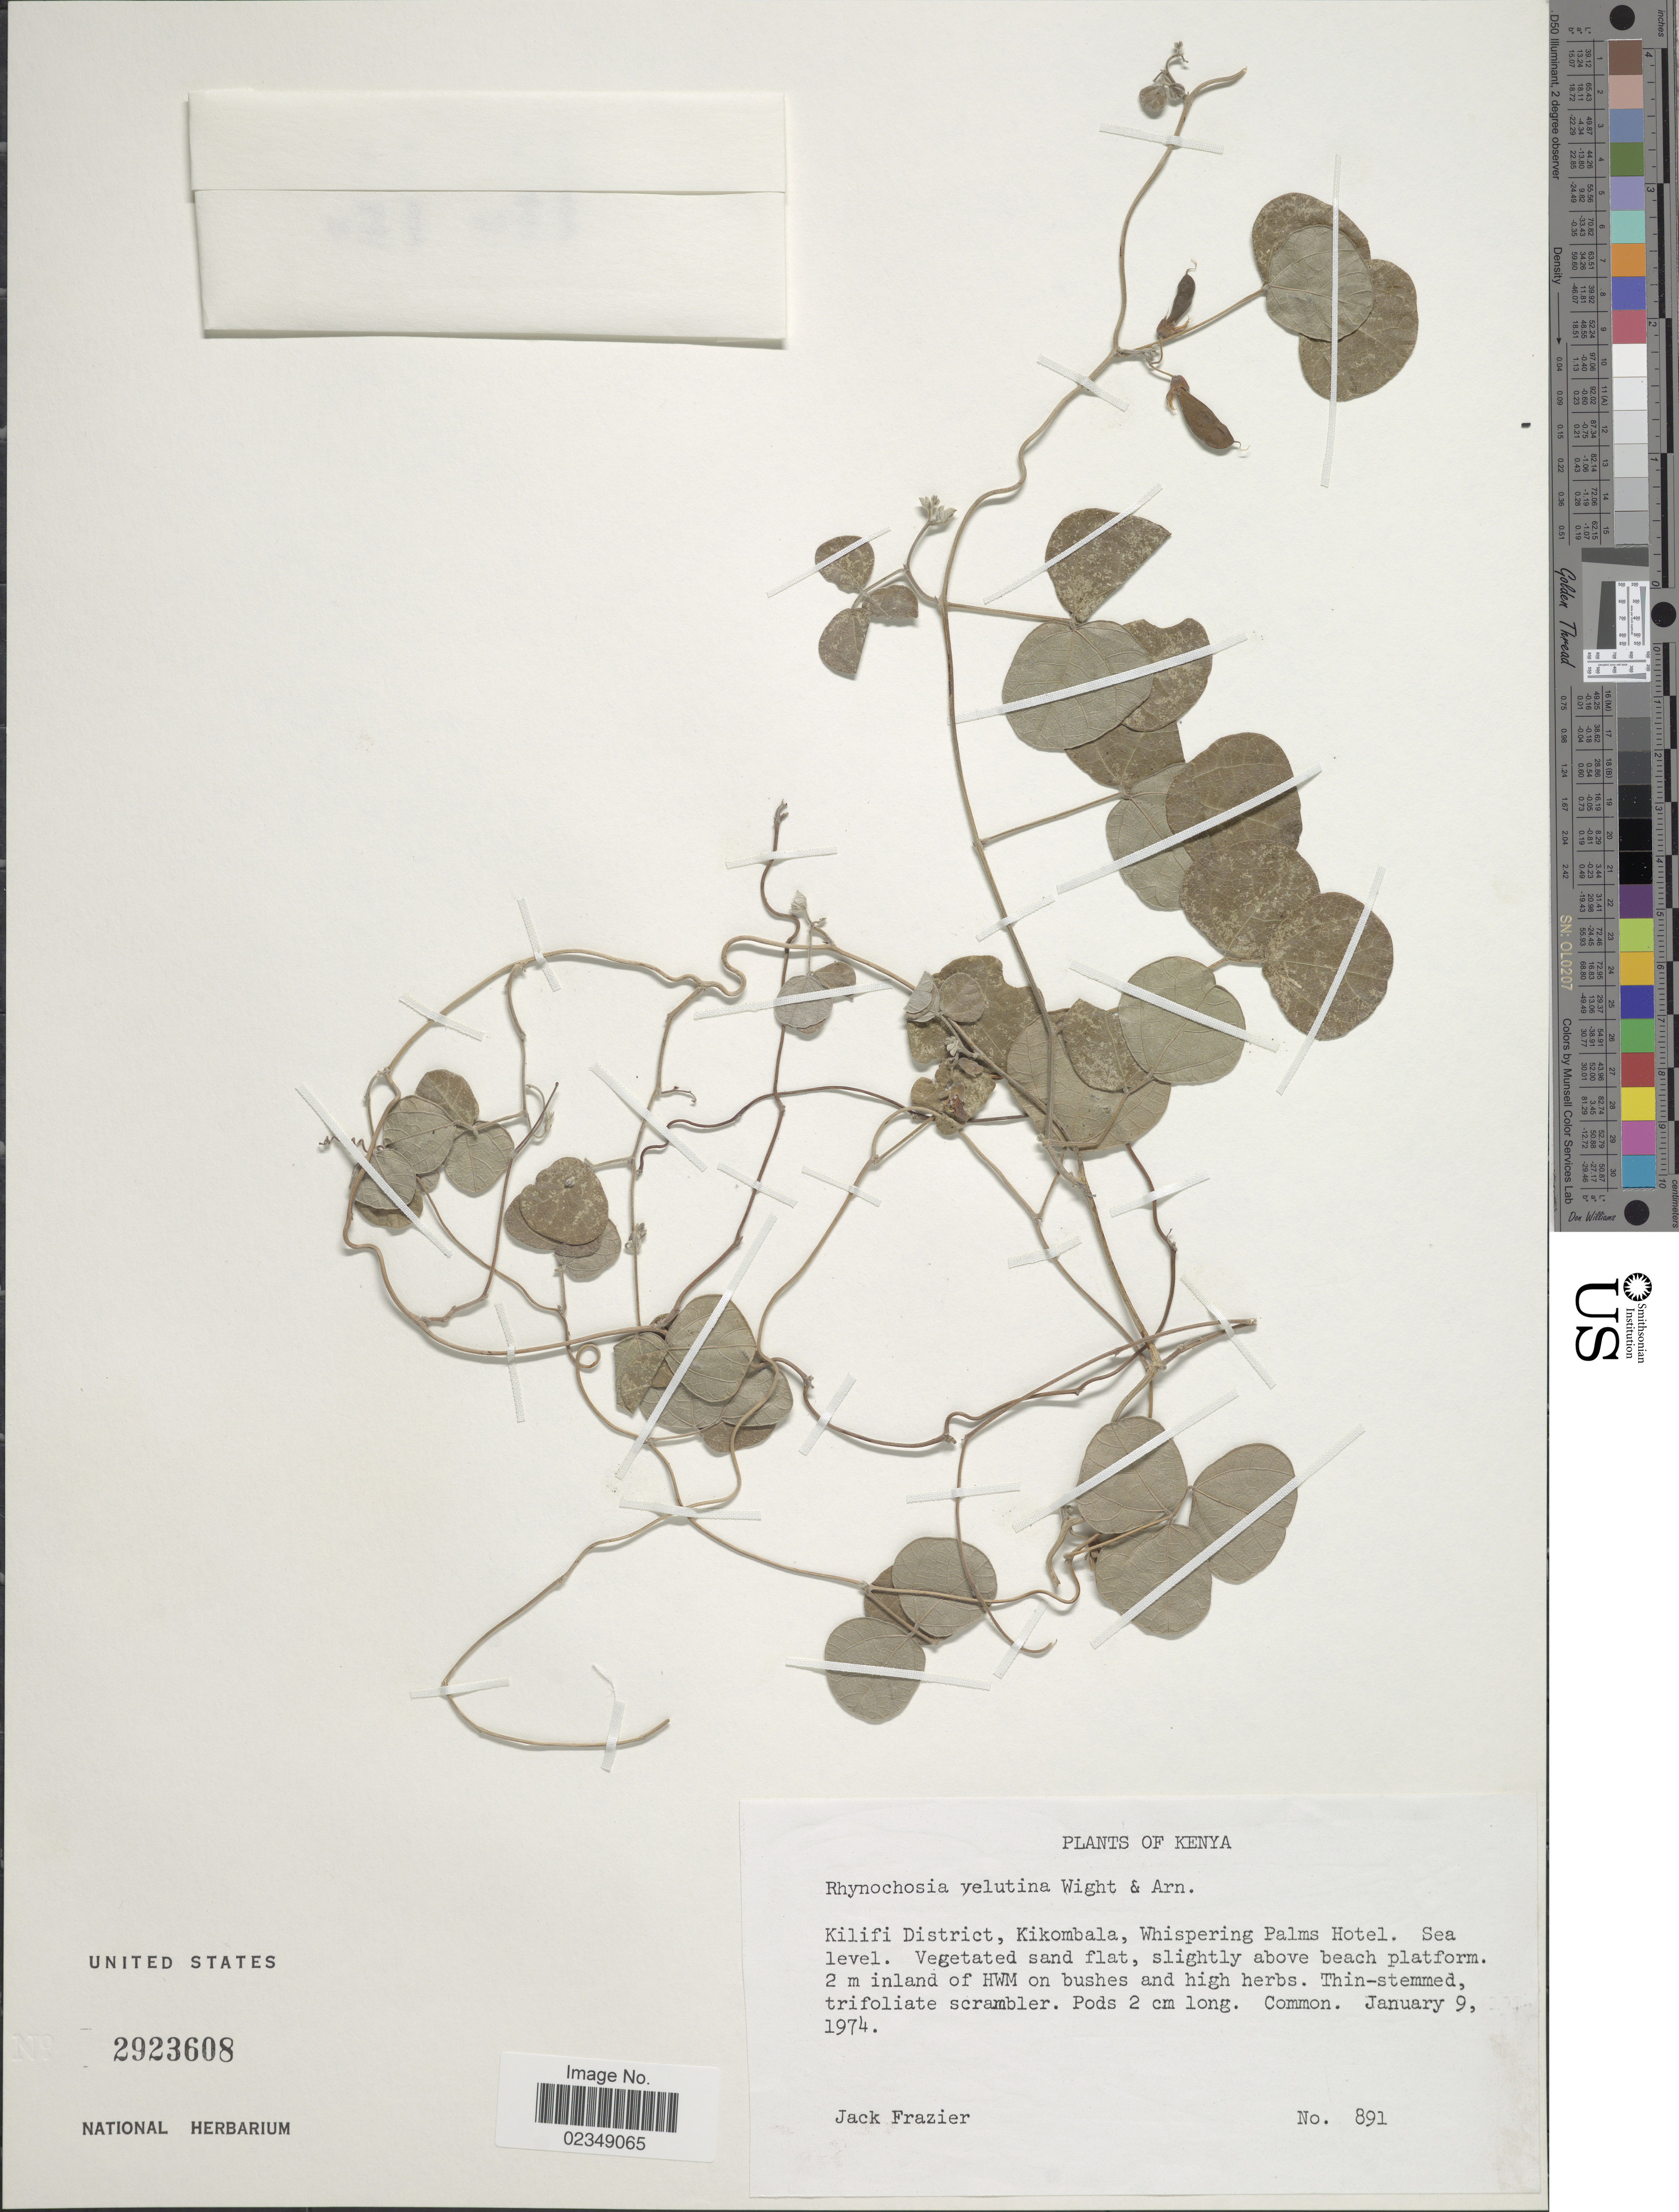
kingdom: Plantae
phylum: Tracheophyta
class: Magnoliopsida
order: Fabales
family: Fabaceae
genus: Rhynchosia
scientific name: Rhynchosia velutina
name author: Wight & Arn.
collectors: J. Frazier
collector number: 891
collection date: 1974-01-09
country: Kenya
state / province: Kilifi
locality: Kilifi District, Kikombala, Whisperring Palms Hotel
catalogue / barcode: US 2923608